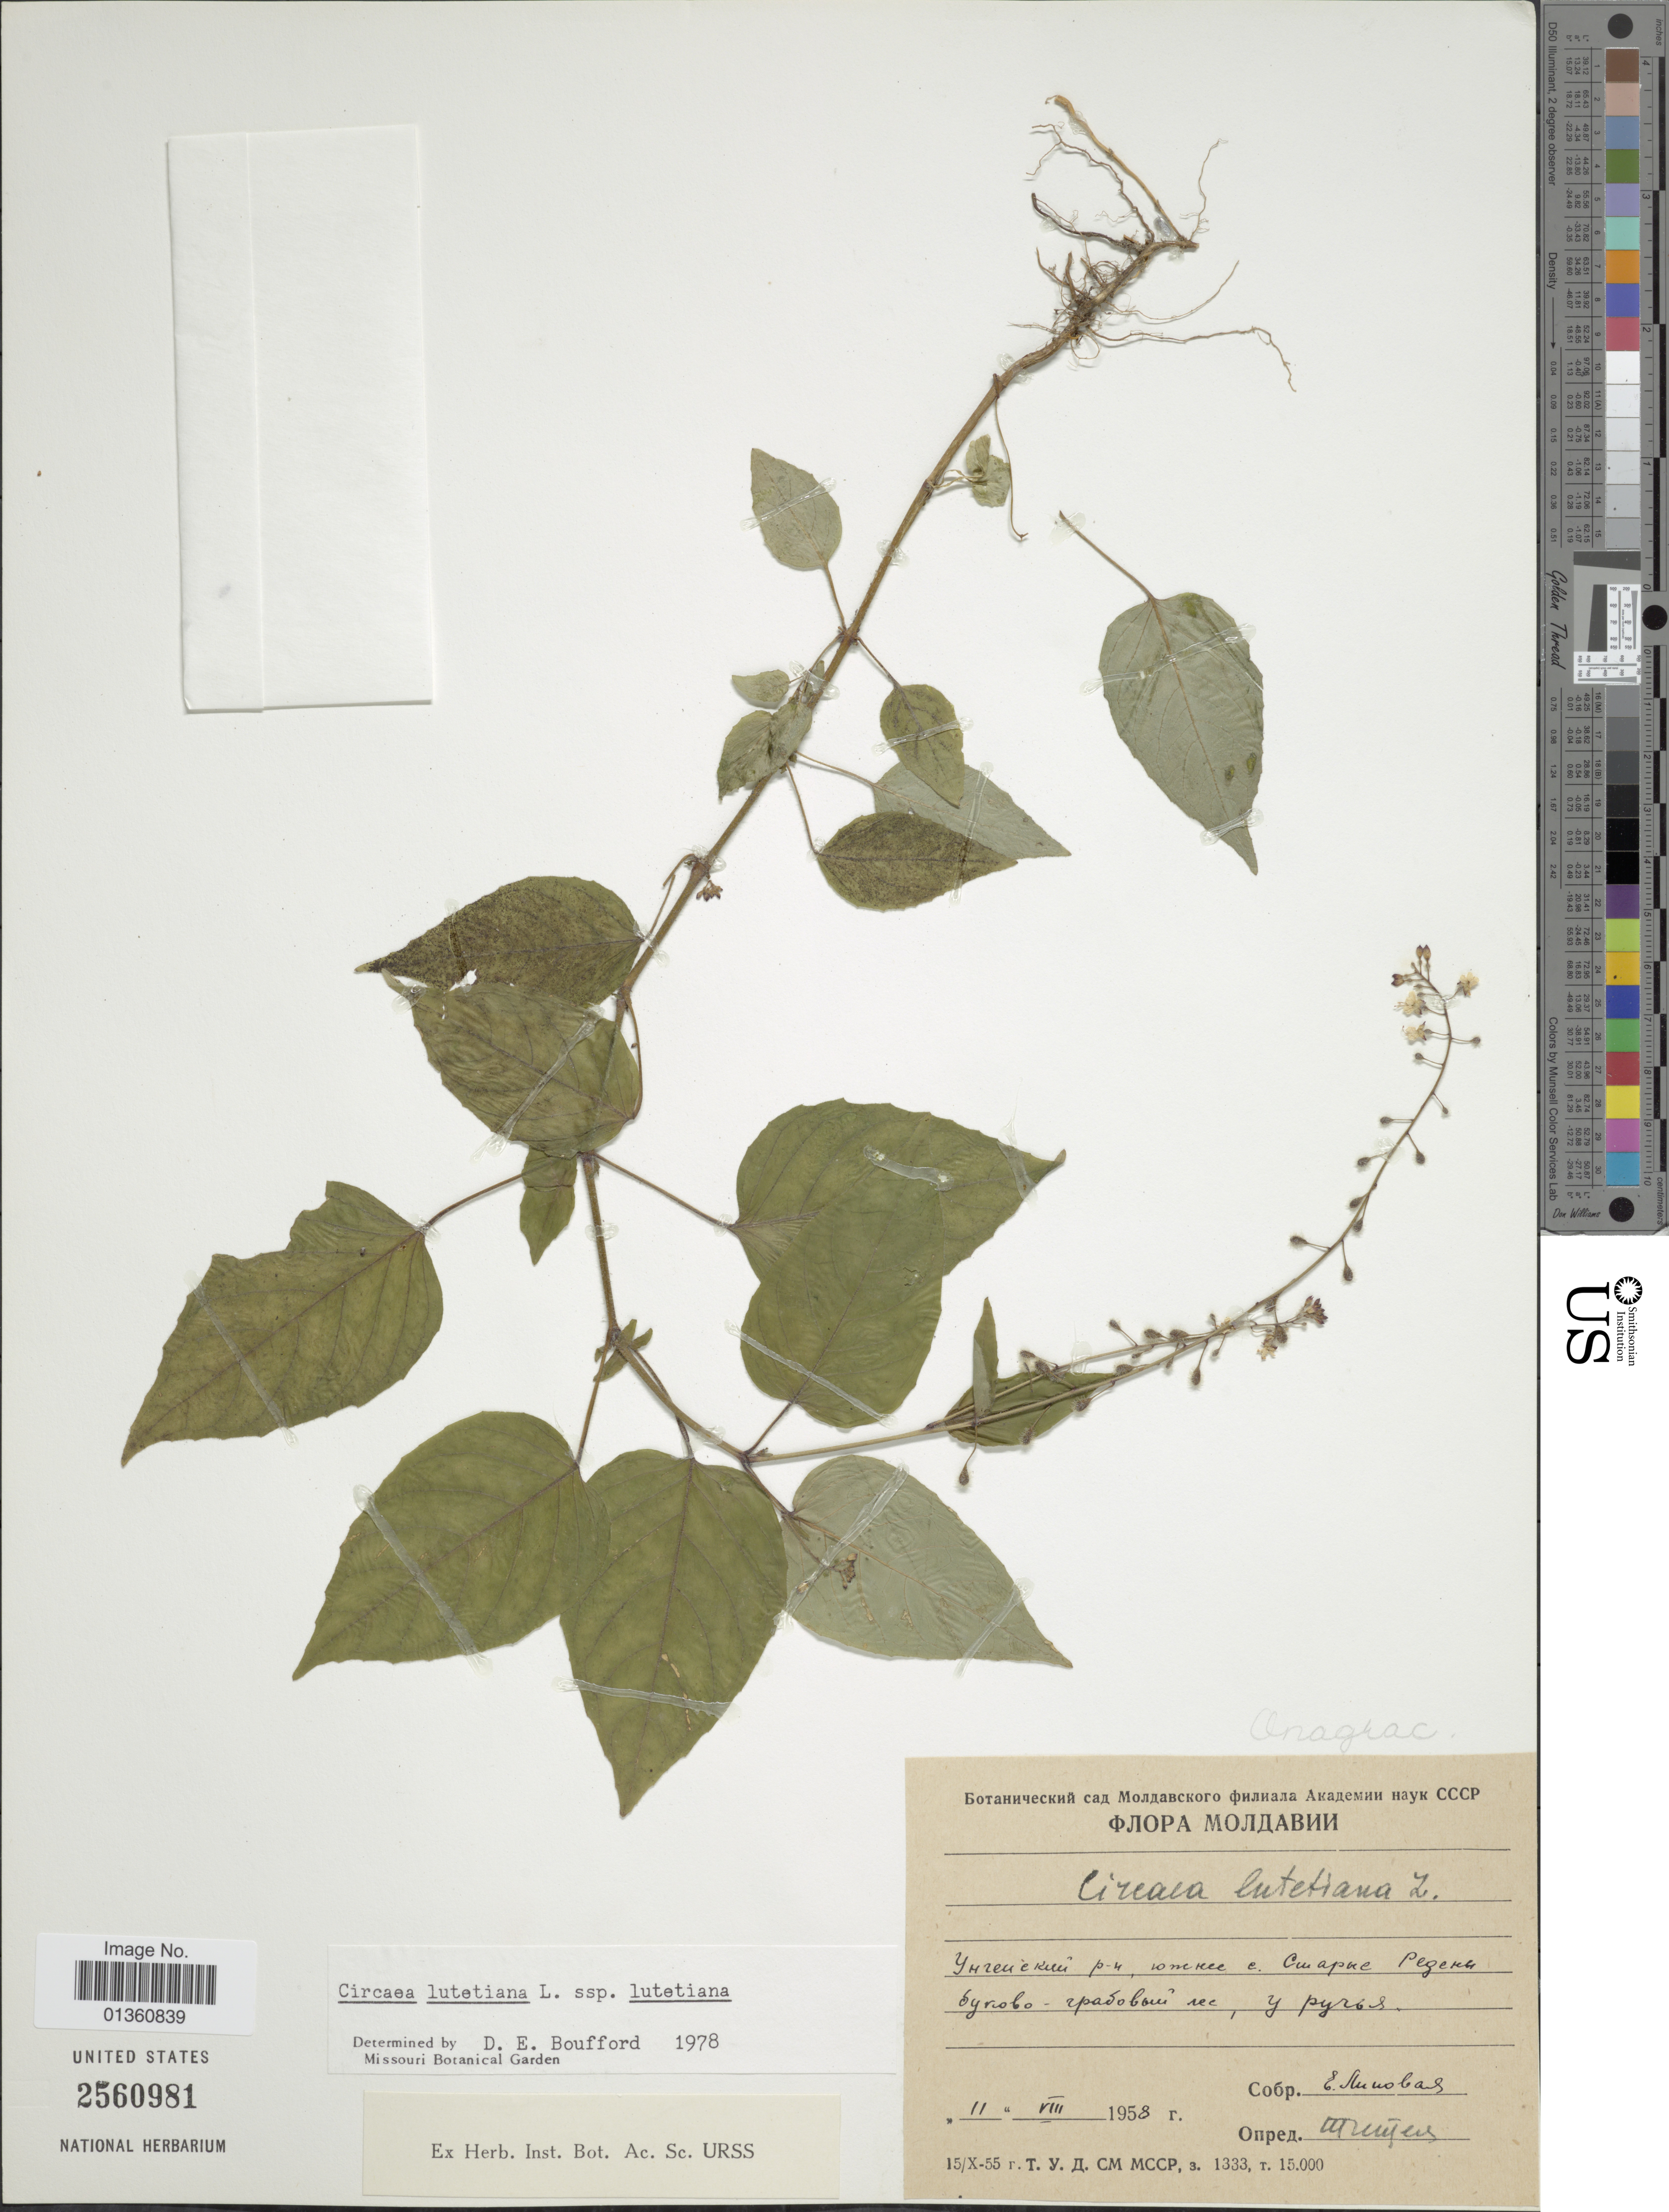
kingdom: Plantae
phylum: Tracheophyta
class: Magnoliopsida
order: Myrtales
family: Onagraceae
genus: Circaea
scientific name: Circaea lutetiana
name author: L.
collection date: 1958-08-11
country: Moldova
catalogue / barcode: US 2560981